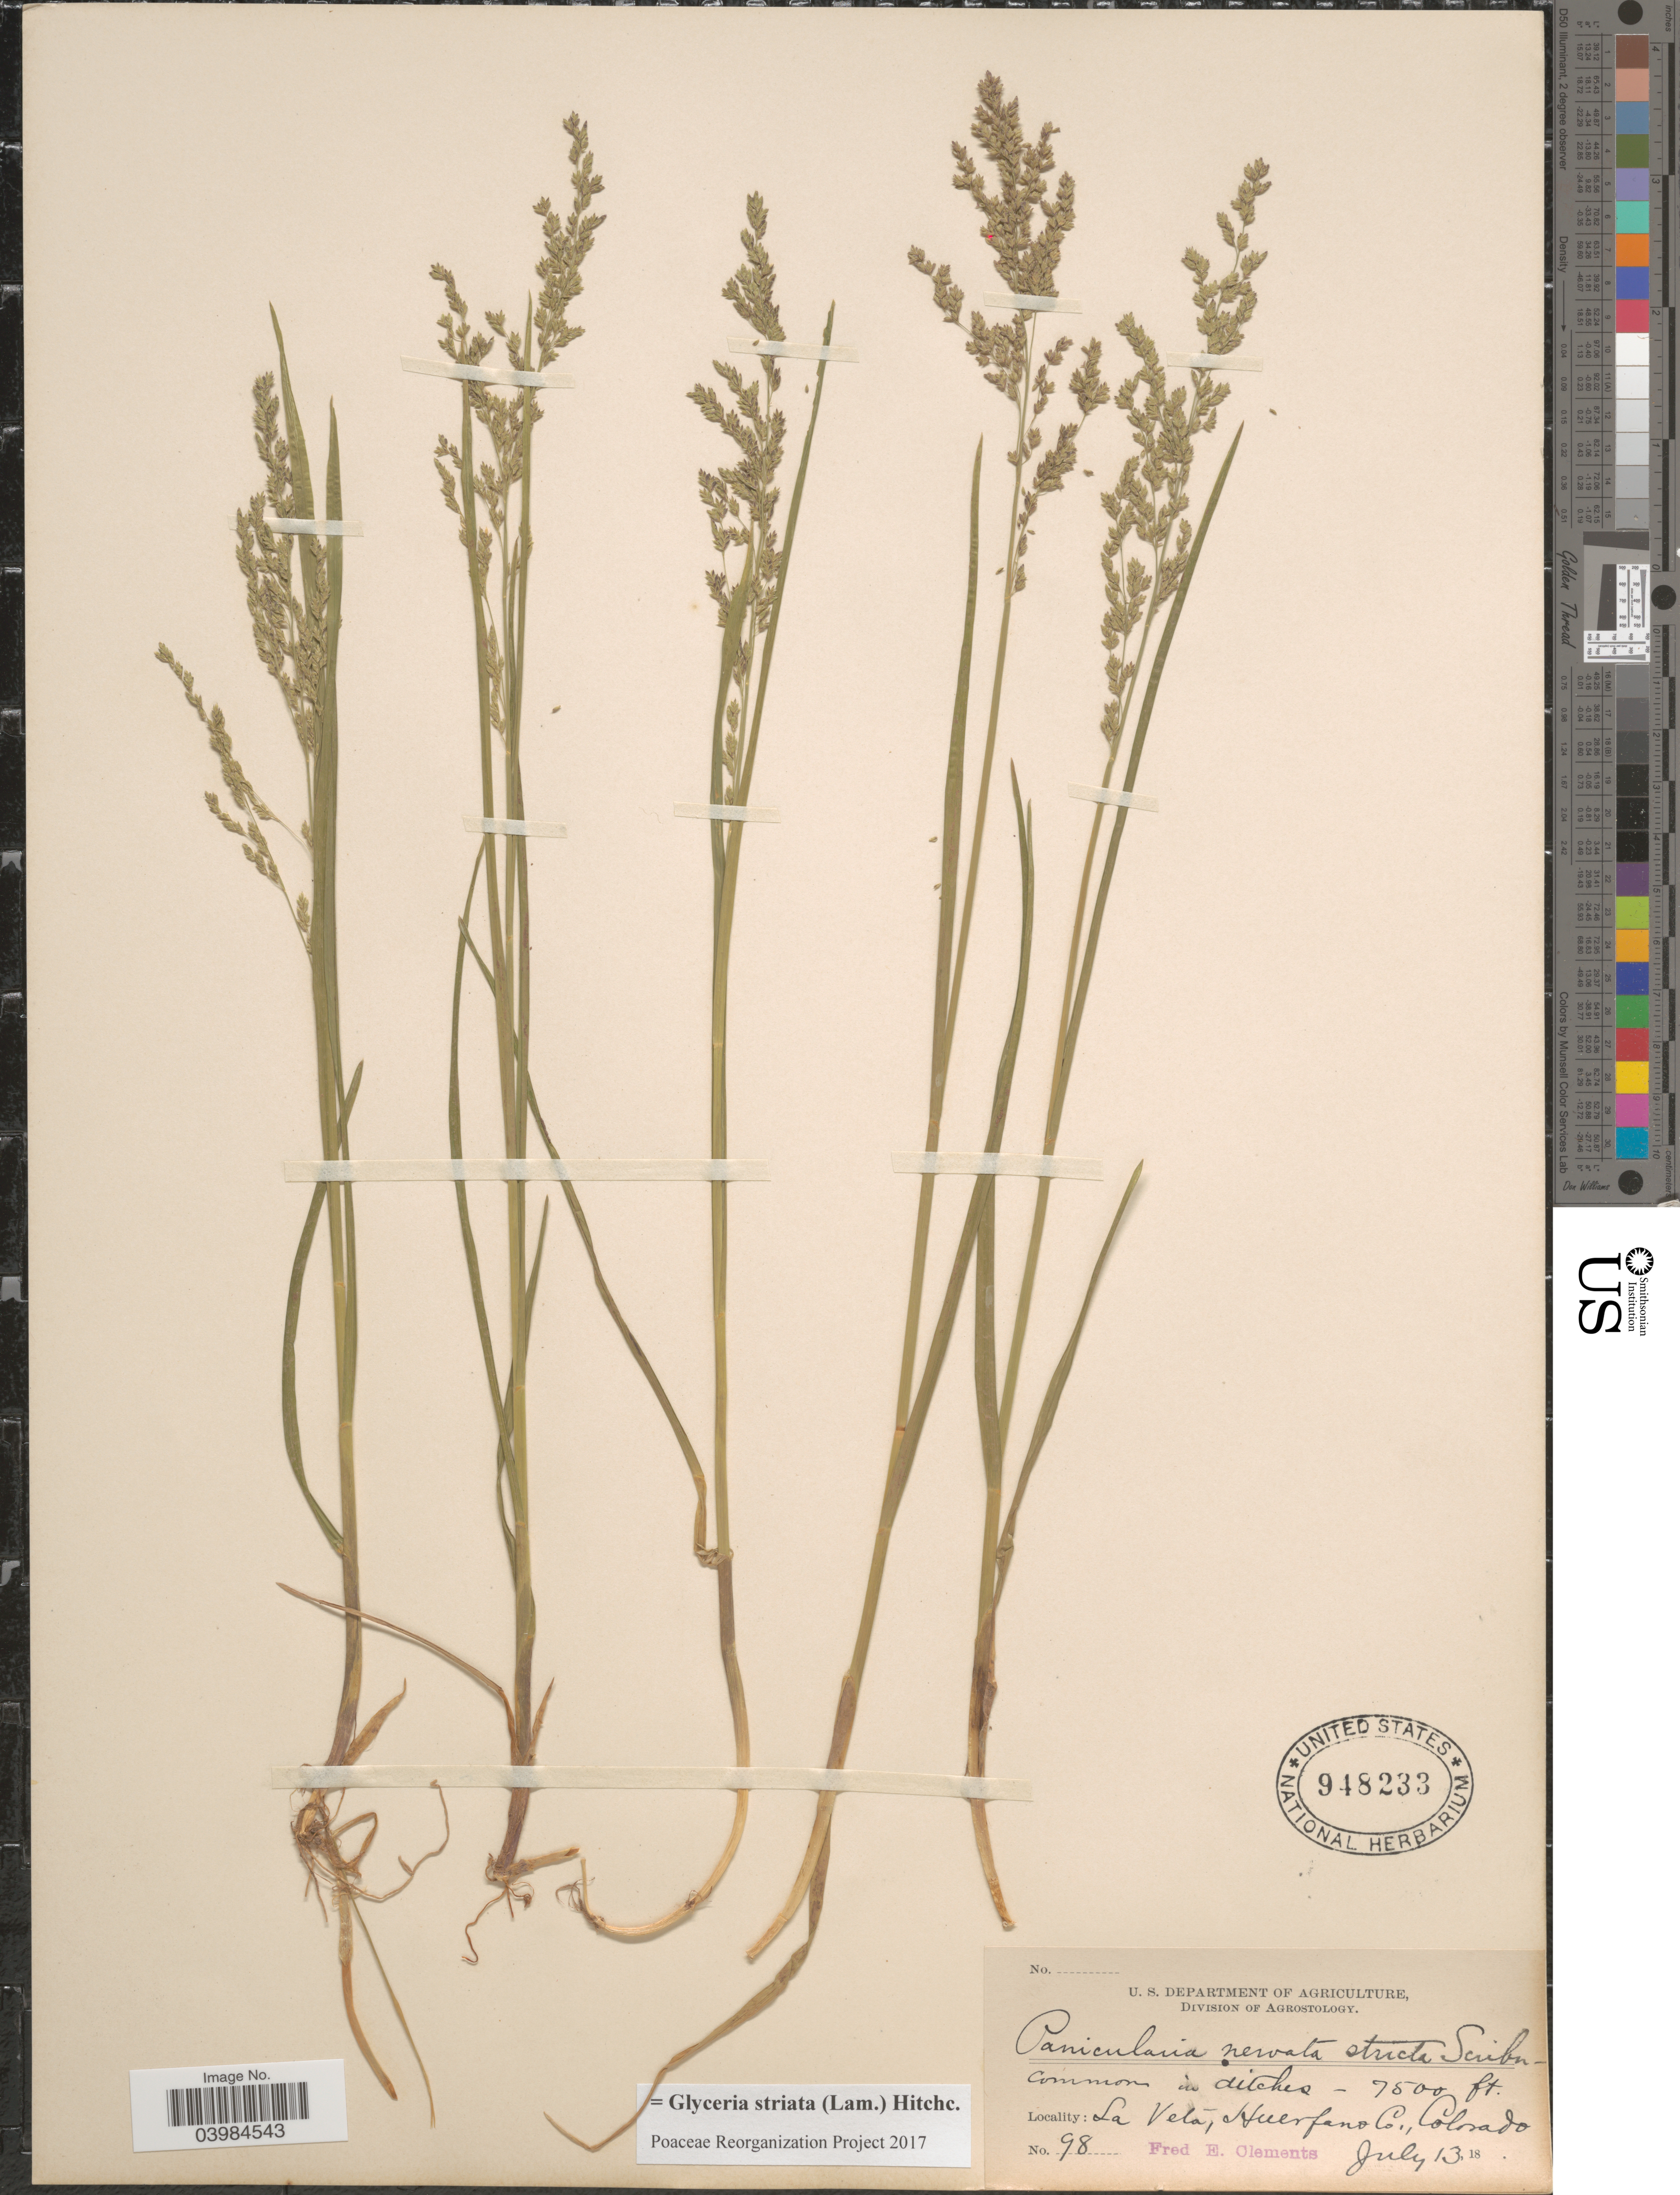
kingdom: Plantae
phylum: Tracheophyta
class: Liliopsida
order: Poales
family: Poaceae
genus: Glyceria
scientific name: Glyceria striata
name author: (Lam.) Hitchc.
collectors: F. E. Clements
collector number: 98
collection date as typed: July 13, 18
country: United States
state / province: Colorado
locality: La Veta, Huerfano Co.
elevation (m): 2286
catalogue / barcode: US 948233